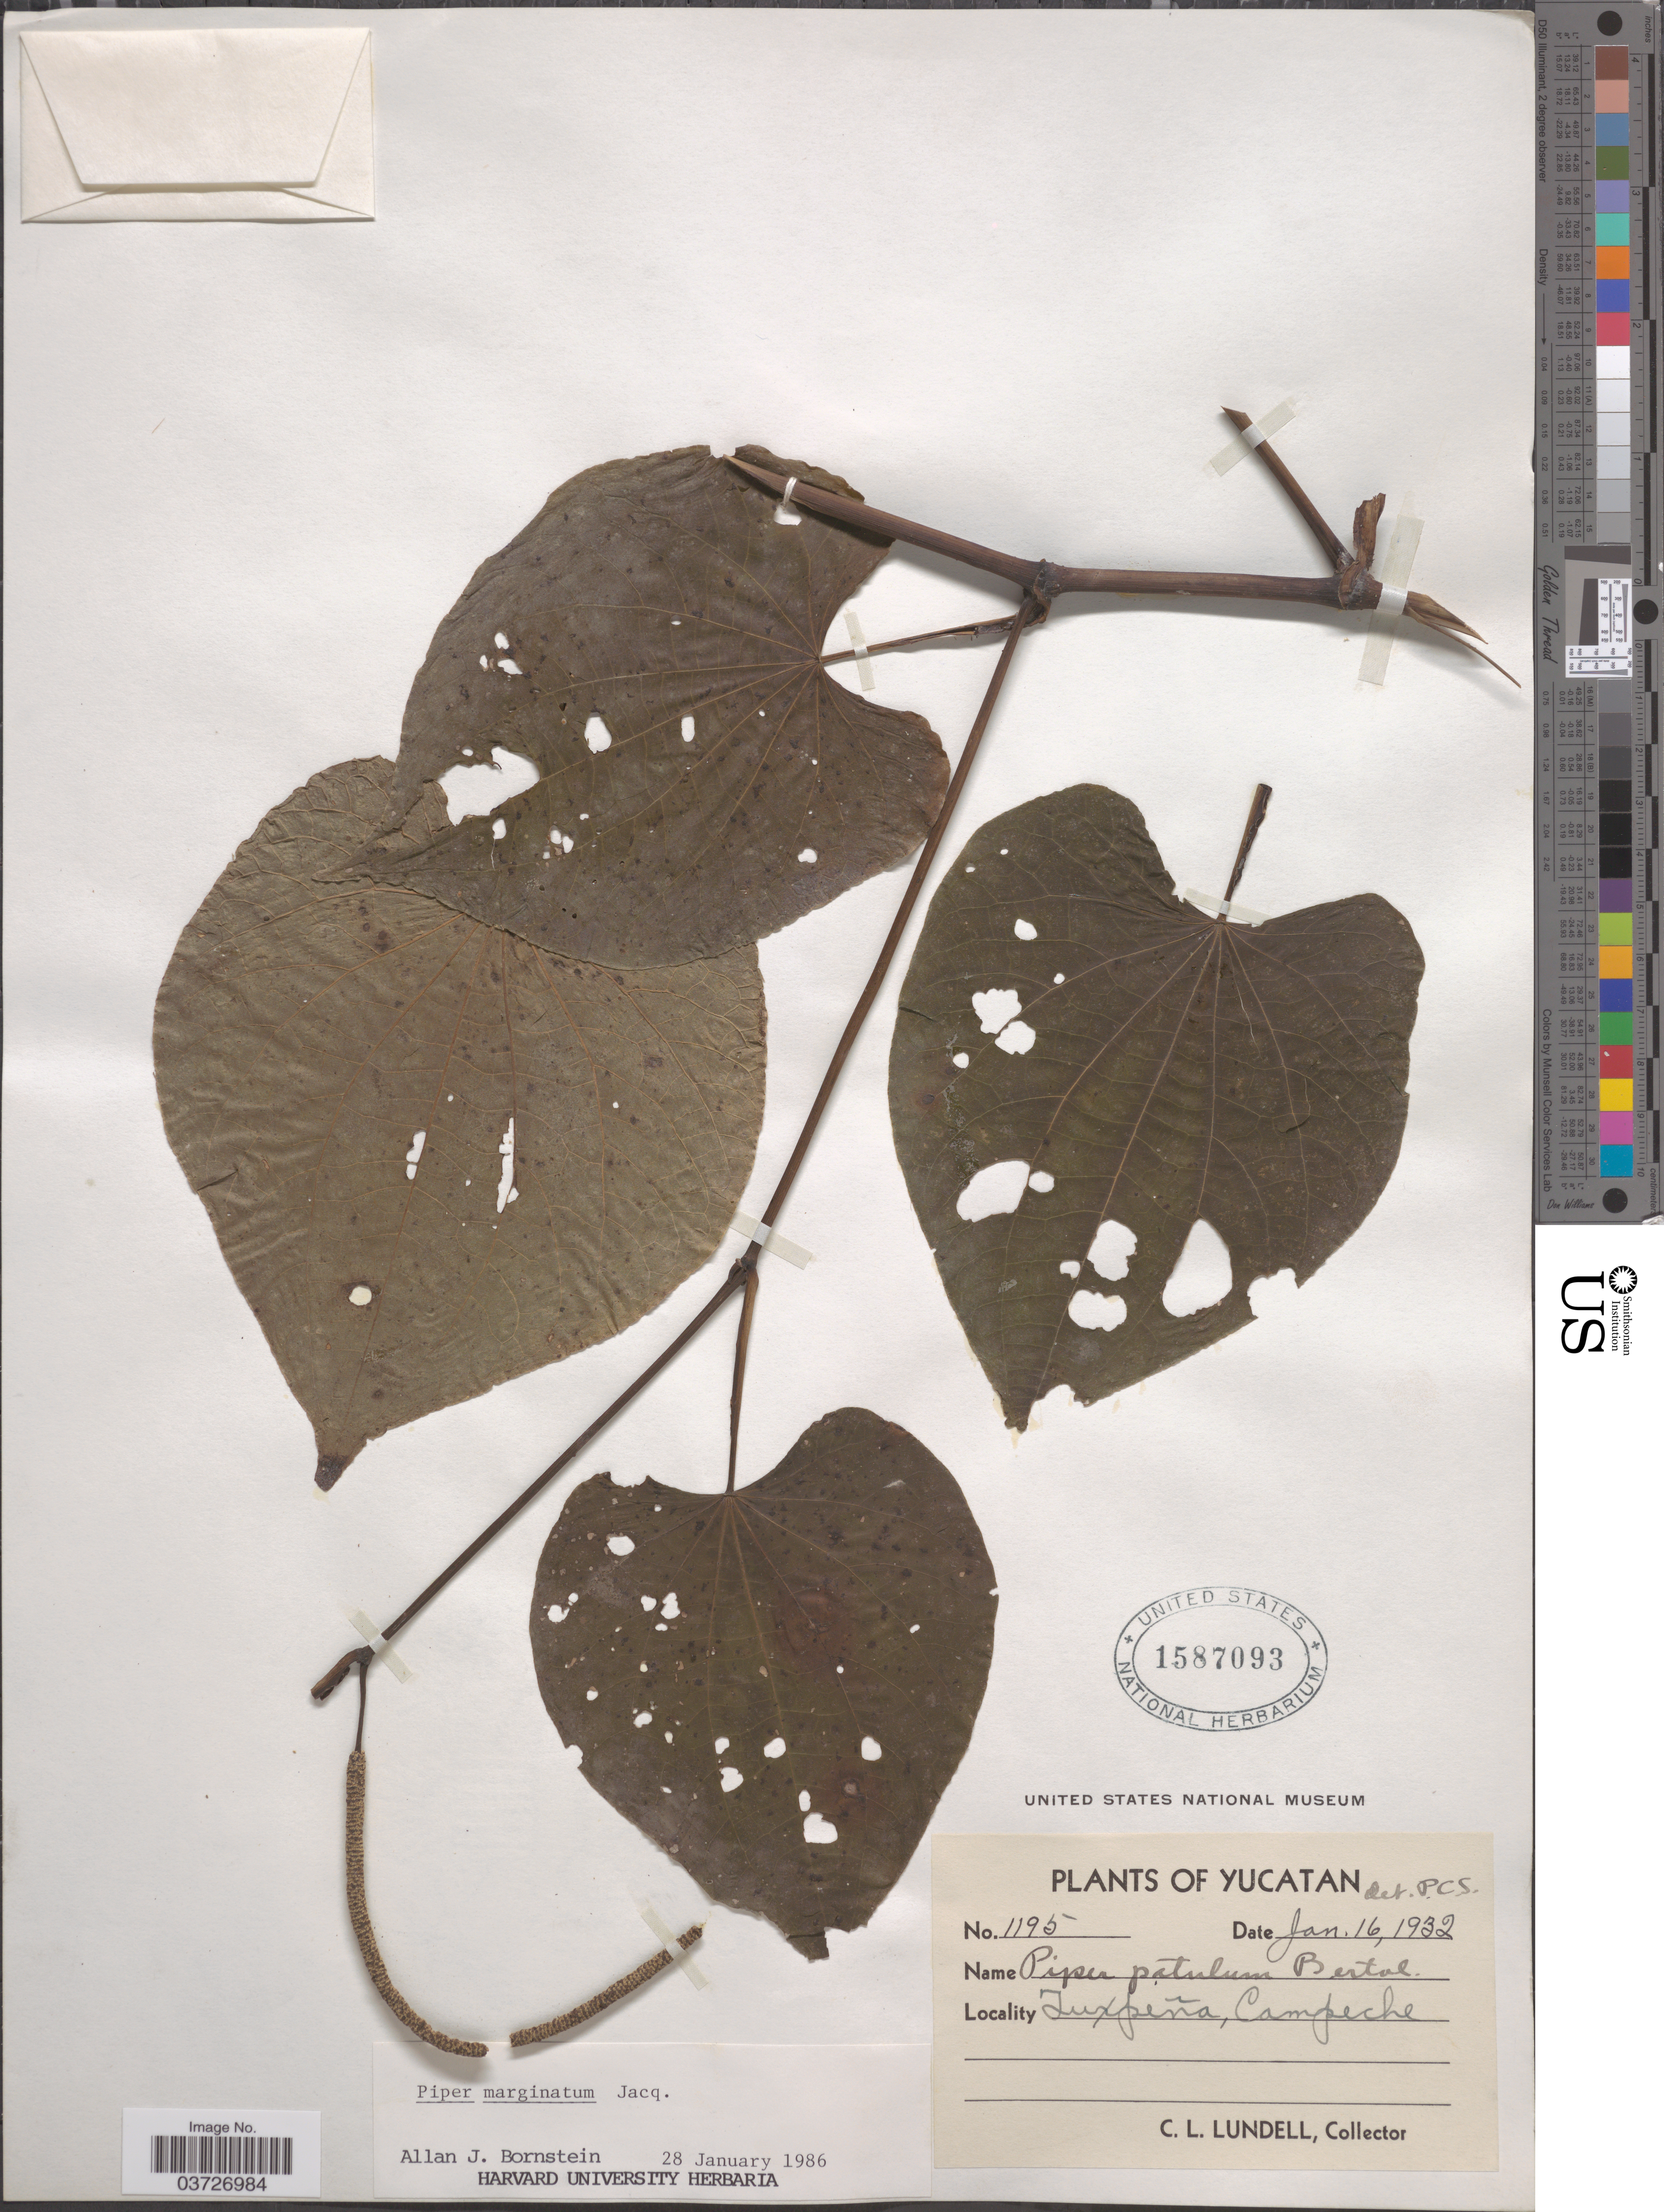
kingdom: Plantae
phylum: Tracheophyta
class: Magnoliopsida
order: Piperales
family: Piperaceae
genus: Piper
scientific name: Piper marginatum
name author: Jacq.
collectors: C. L. Lundell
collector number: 1195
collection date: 1932-01-16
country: Mexico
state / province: Campeche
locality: Tuxpeña.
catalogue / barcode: US 1587093